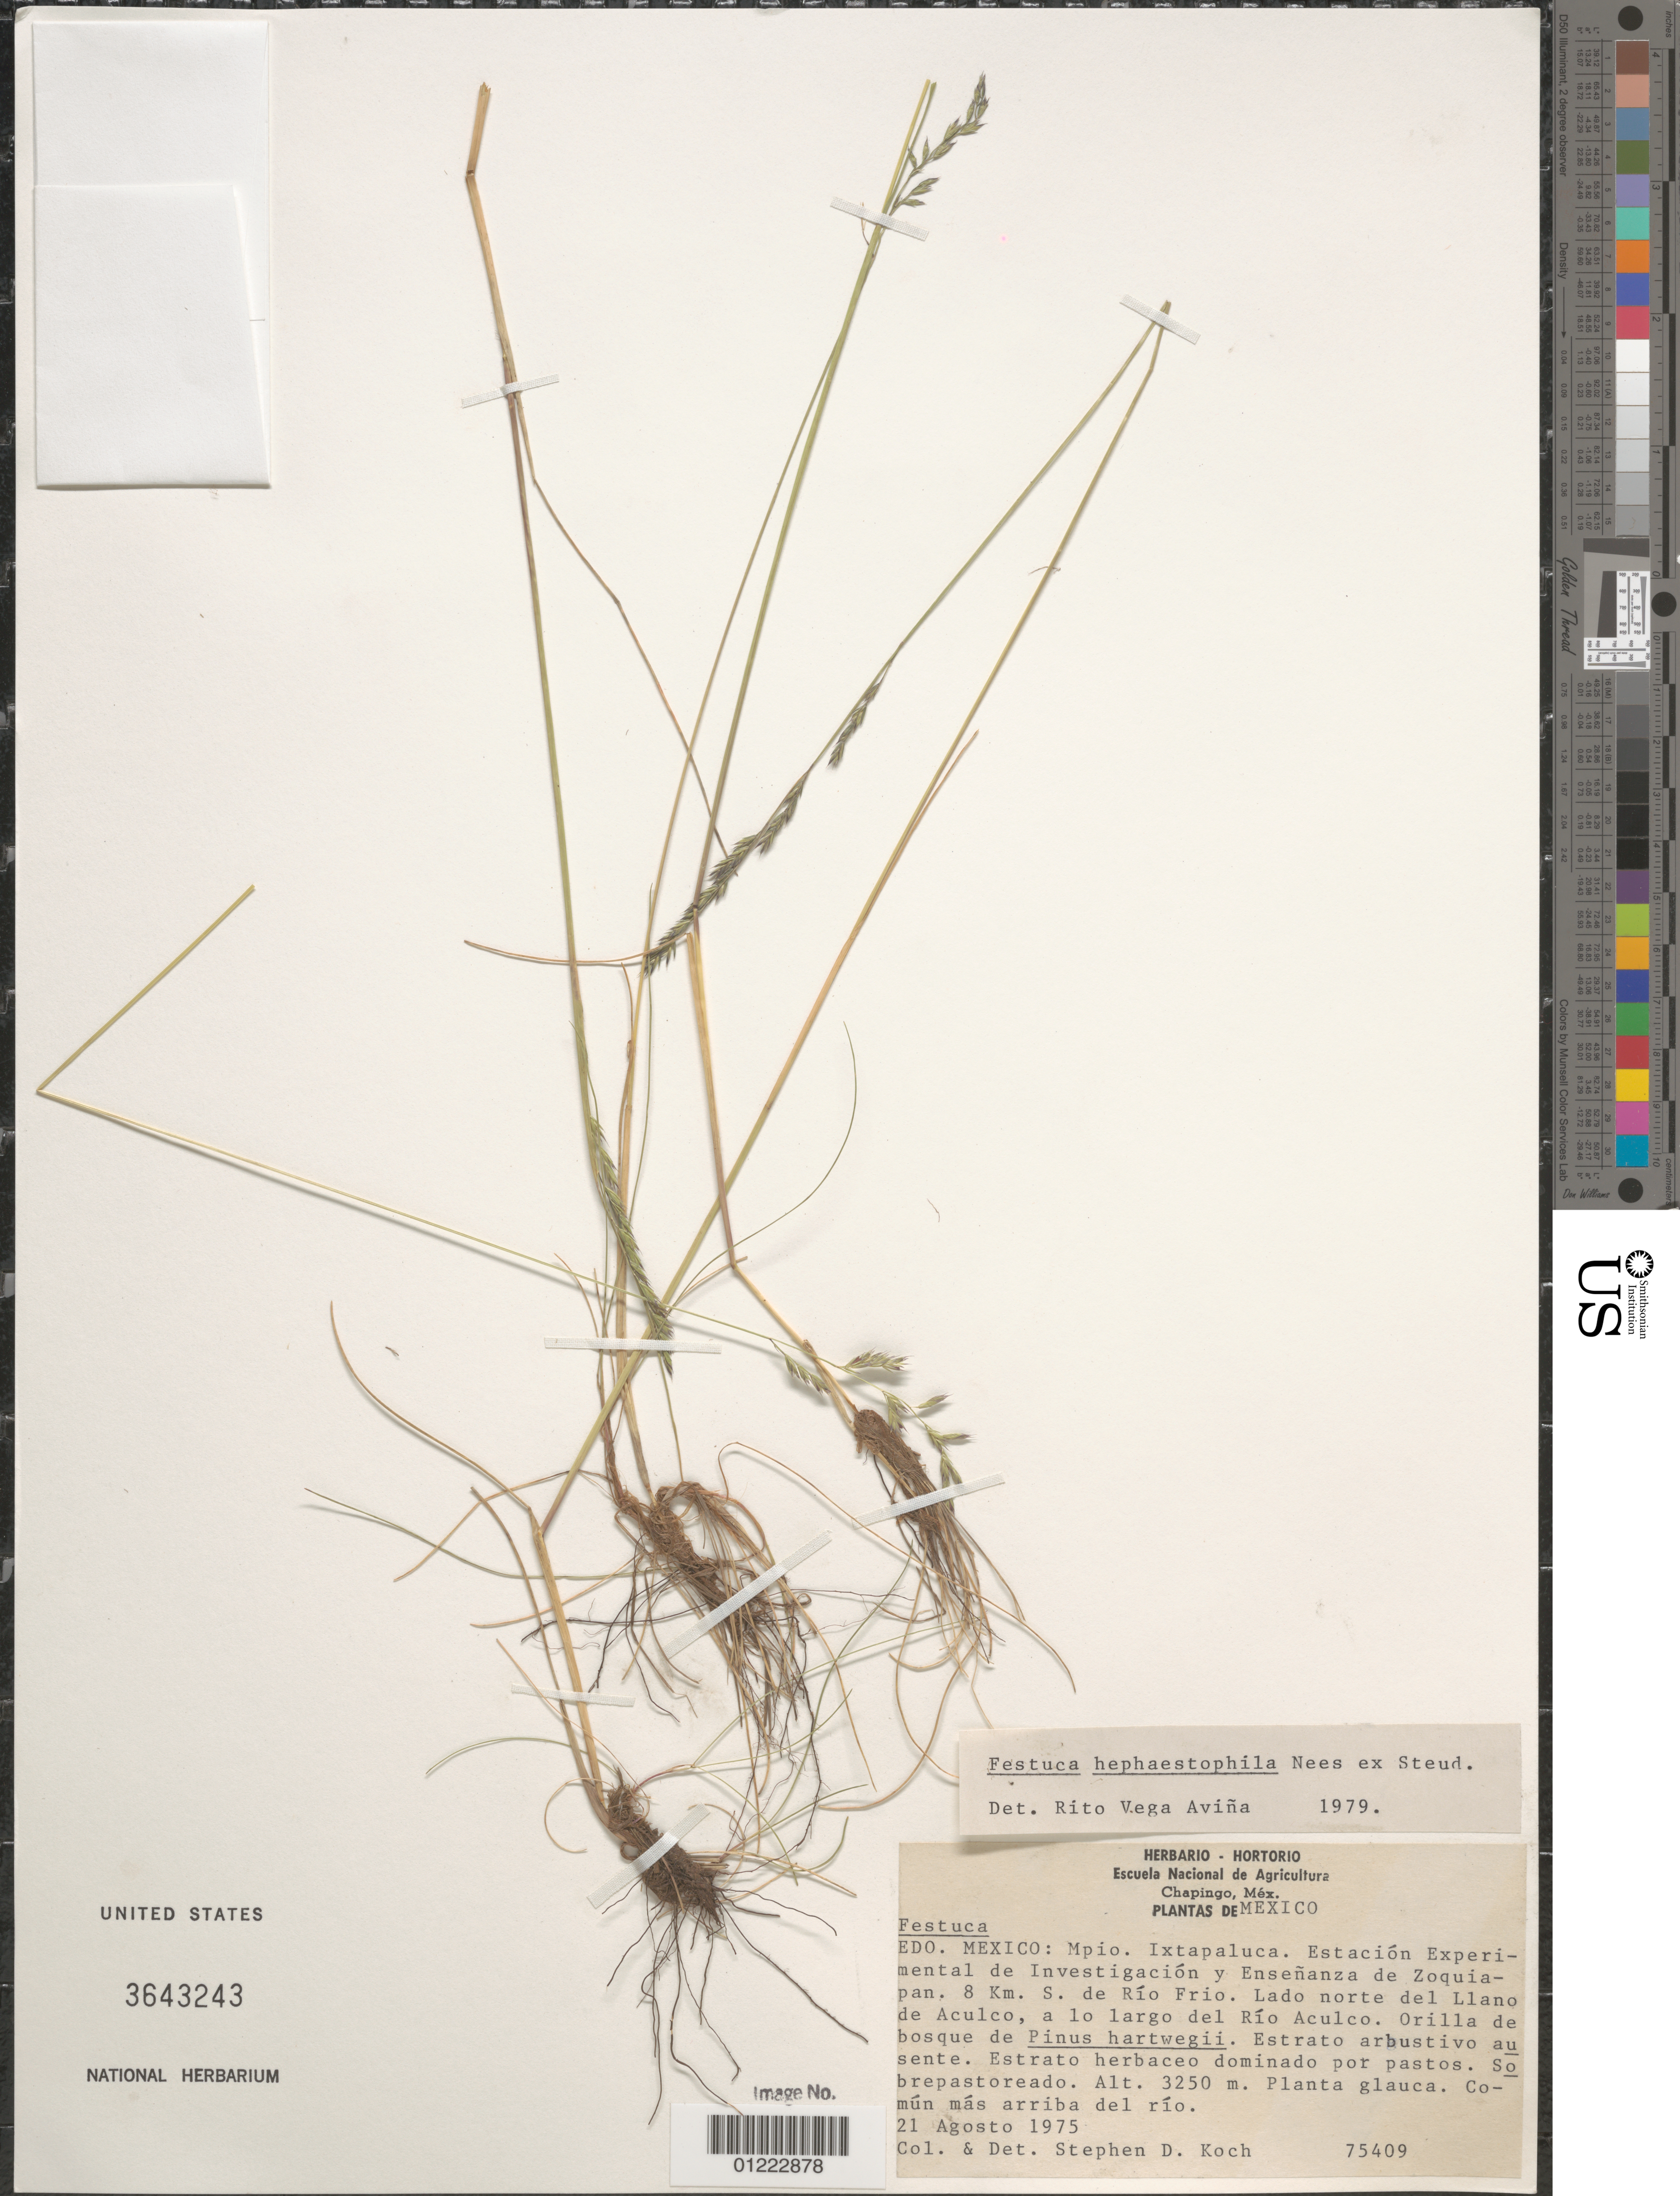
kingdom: Plantae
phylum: Tracheophyta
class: Liliopsida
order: Poales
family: Poaceae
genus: Festuca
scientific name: Festuca x hephaestophila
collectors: S. D. Koch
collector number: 75409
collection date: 1975-08-21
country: Mexico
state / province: México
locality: Mpio. Ixtapaluca. Estación Experimental de Investigación and Enseñanza de Zoquiapan. 8 Km. S. de Río Frió.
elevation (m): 3250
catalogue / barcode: US 3643243